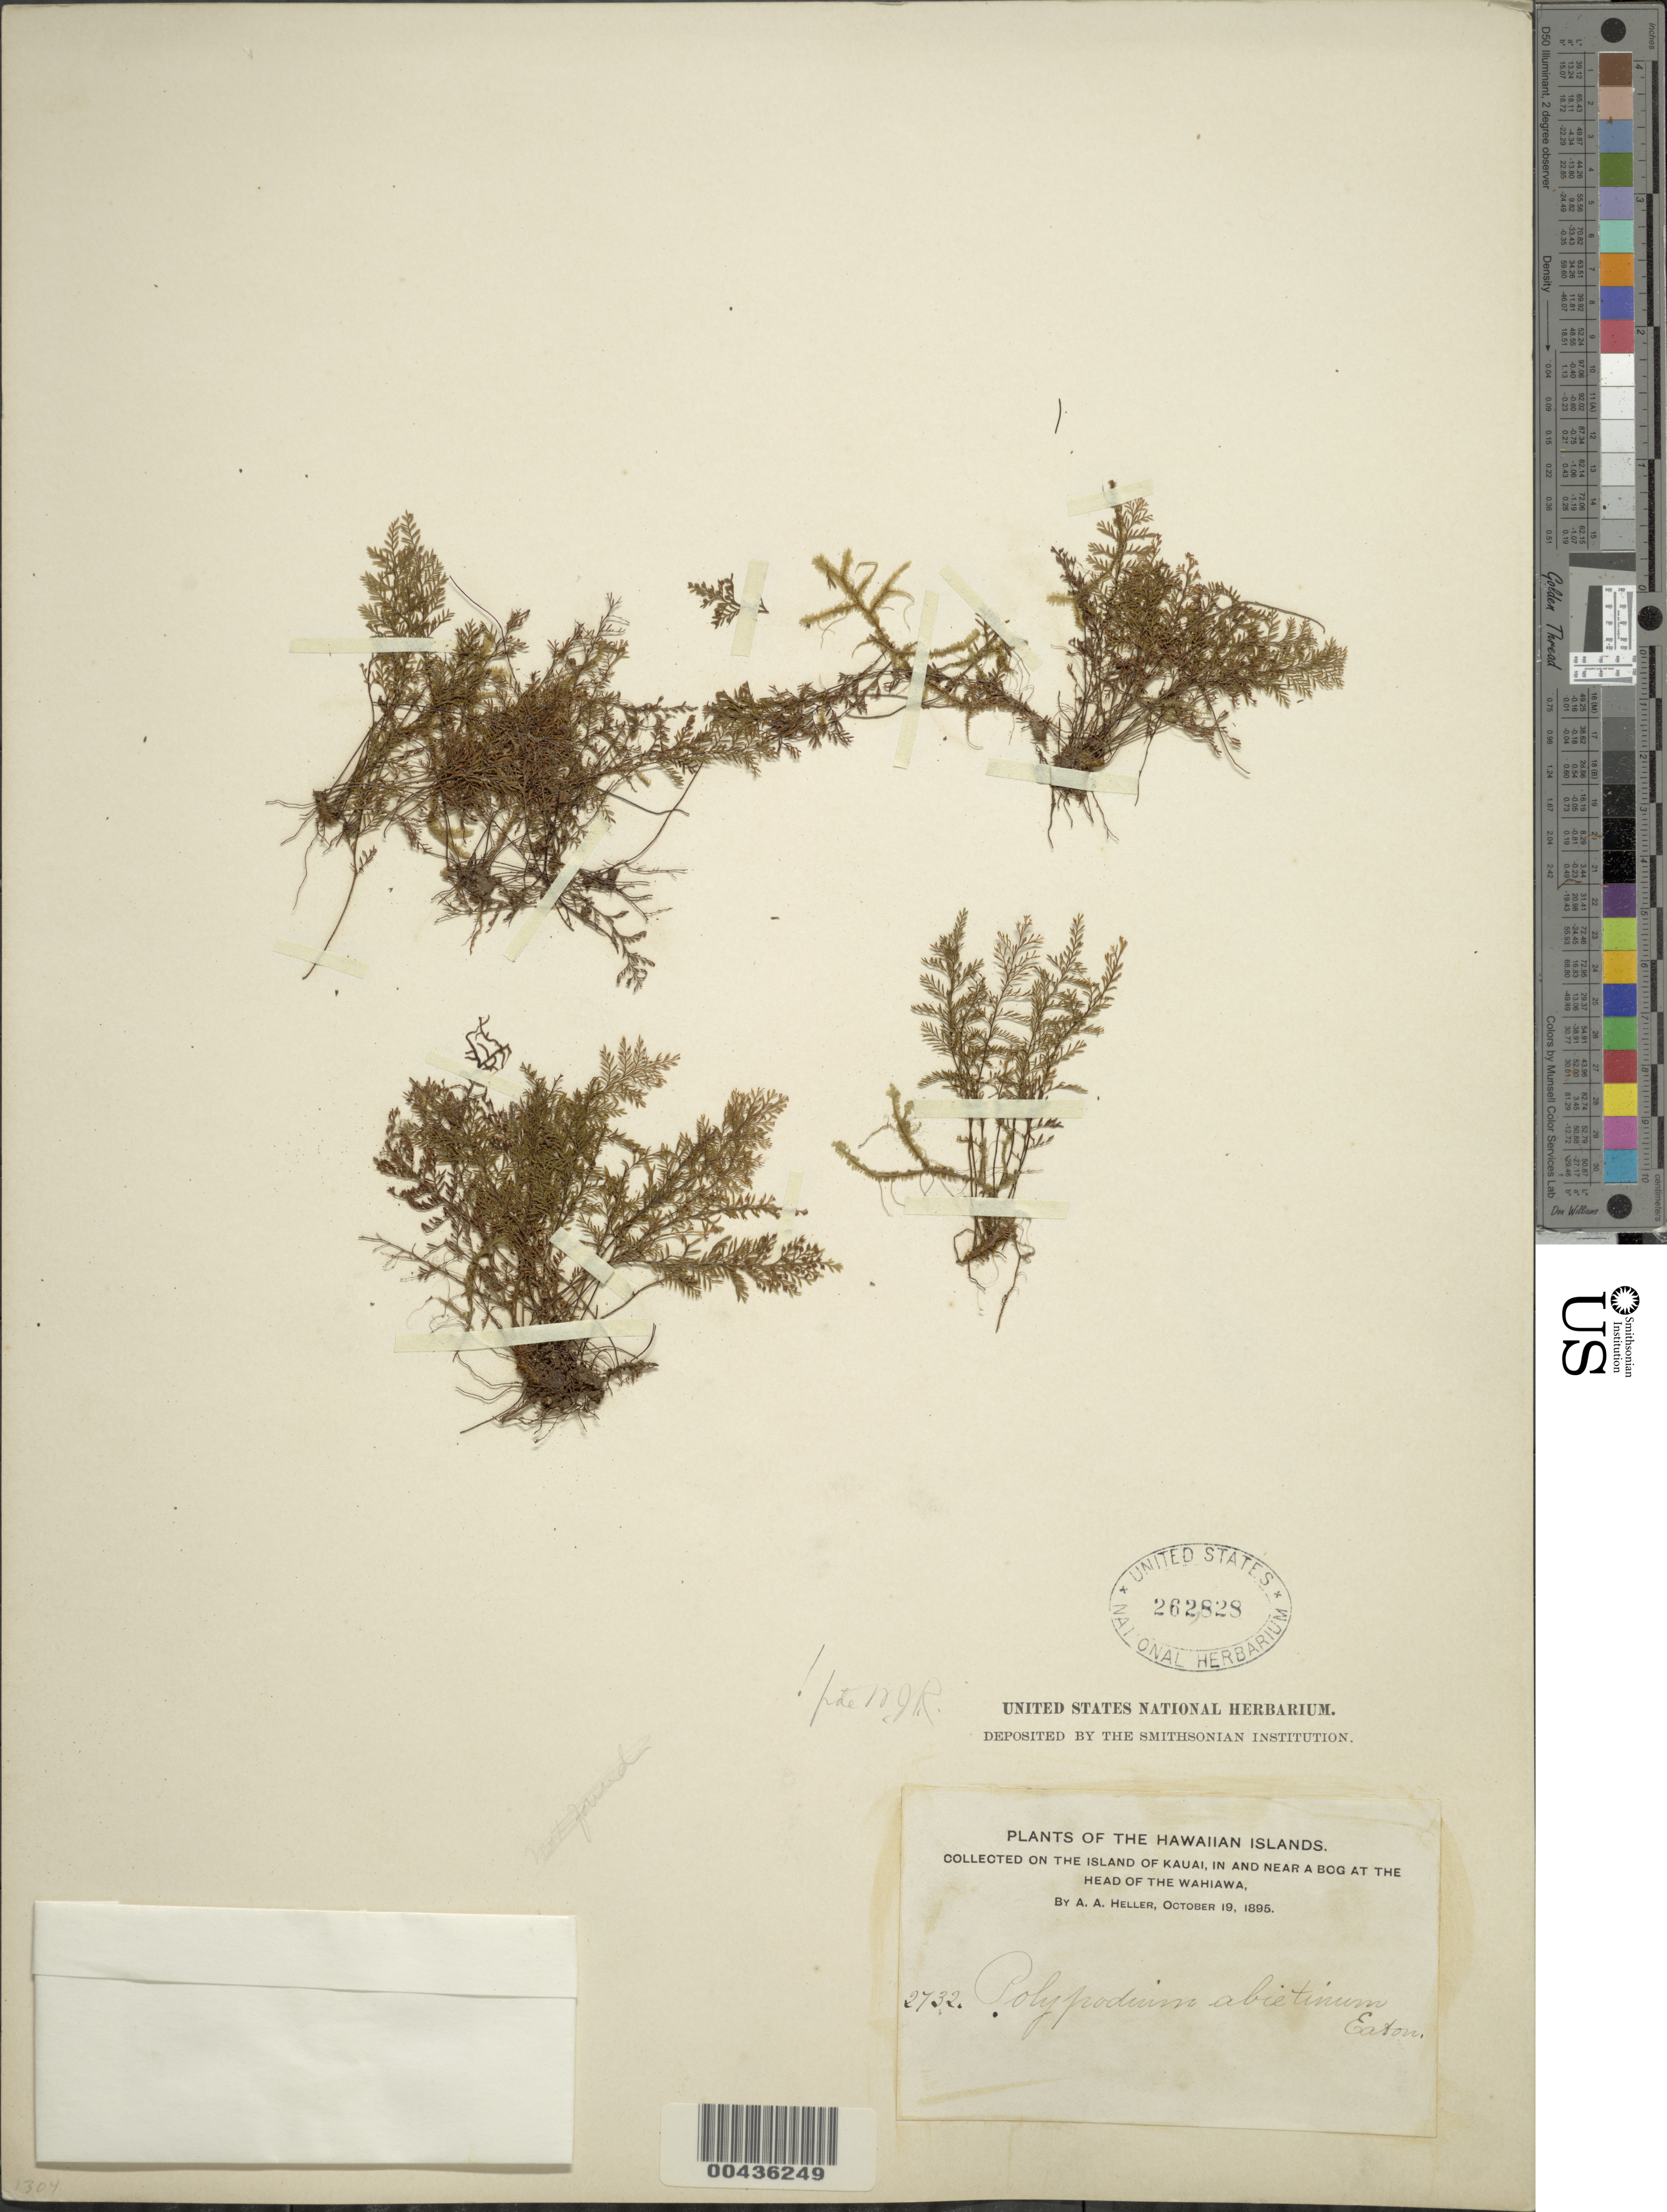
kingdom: Plantae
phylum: Tracheophyta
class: Polypodiopsida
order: Polypodiales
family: Polypodiaceae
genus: Adenophorus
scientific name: Adenophorus abietinus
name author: (D.C. Eaton) K.A. Wilson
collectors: A. A. Heller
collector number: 2732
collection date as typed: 19 Oct 1895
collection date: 1895-10-19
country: United States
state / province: Hawaii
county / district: Kauai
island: Kaua'i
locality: In and near a bog at the head of the Wahiawa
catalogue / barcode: US 262828